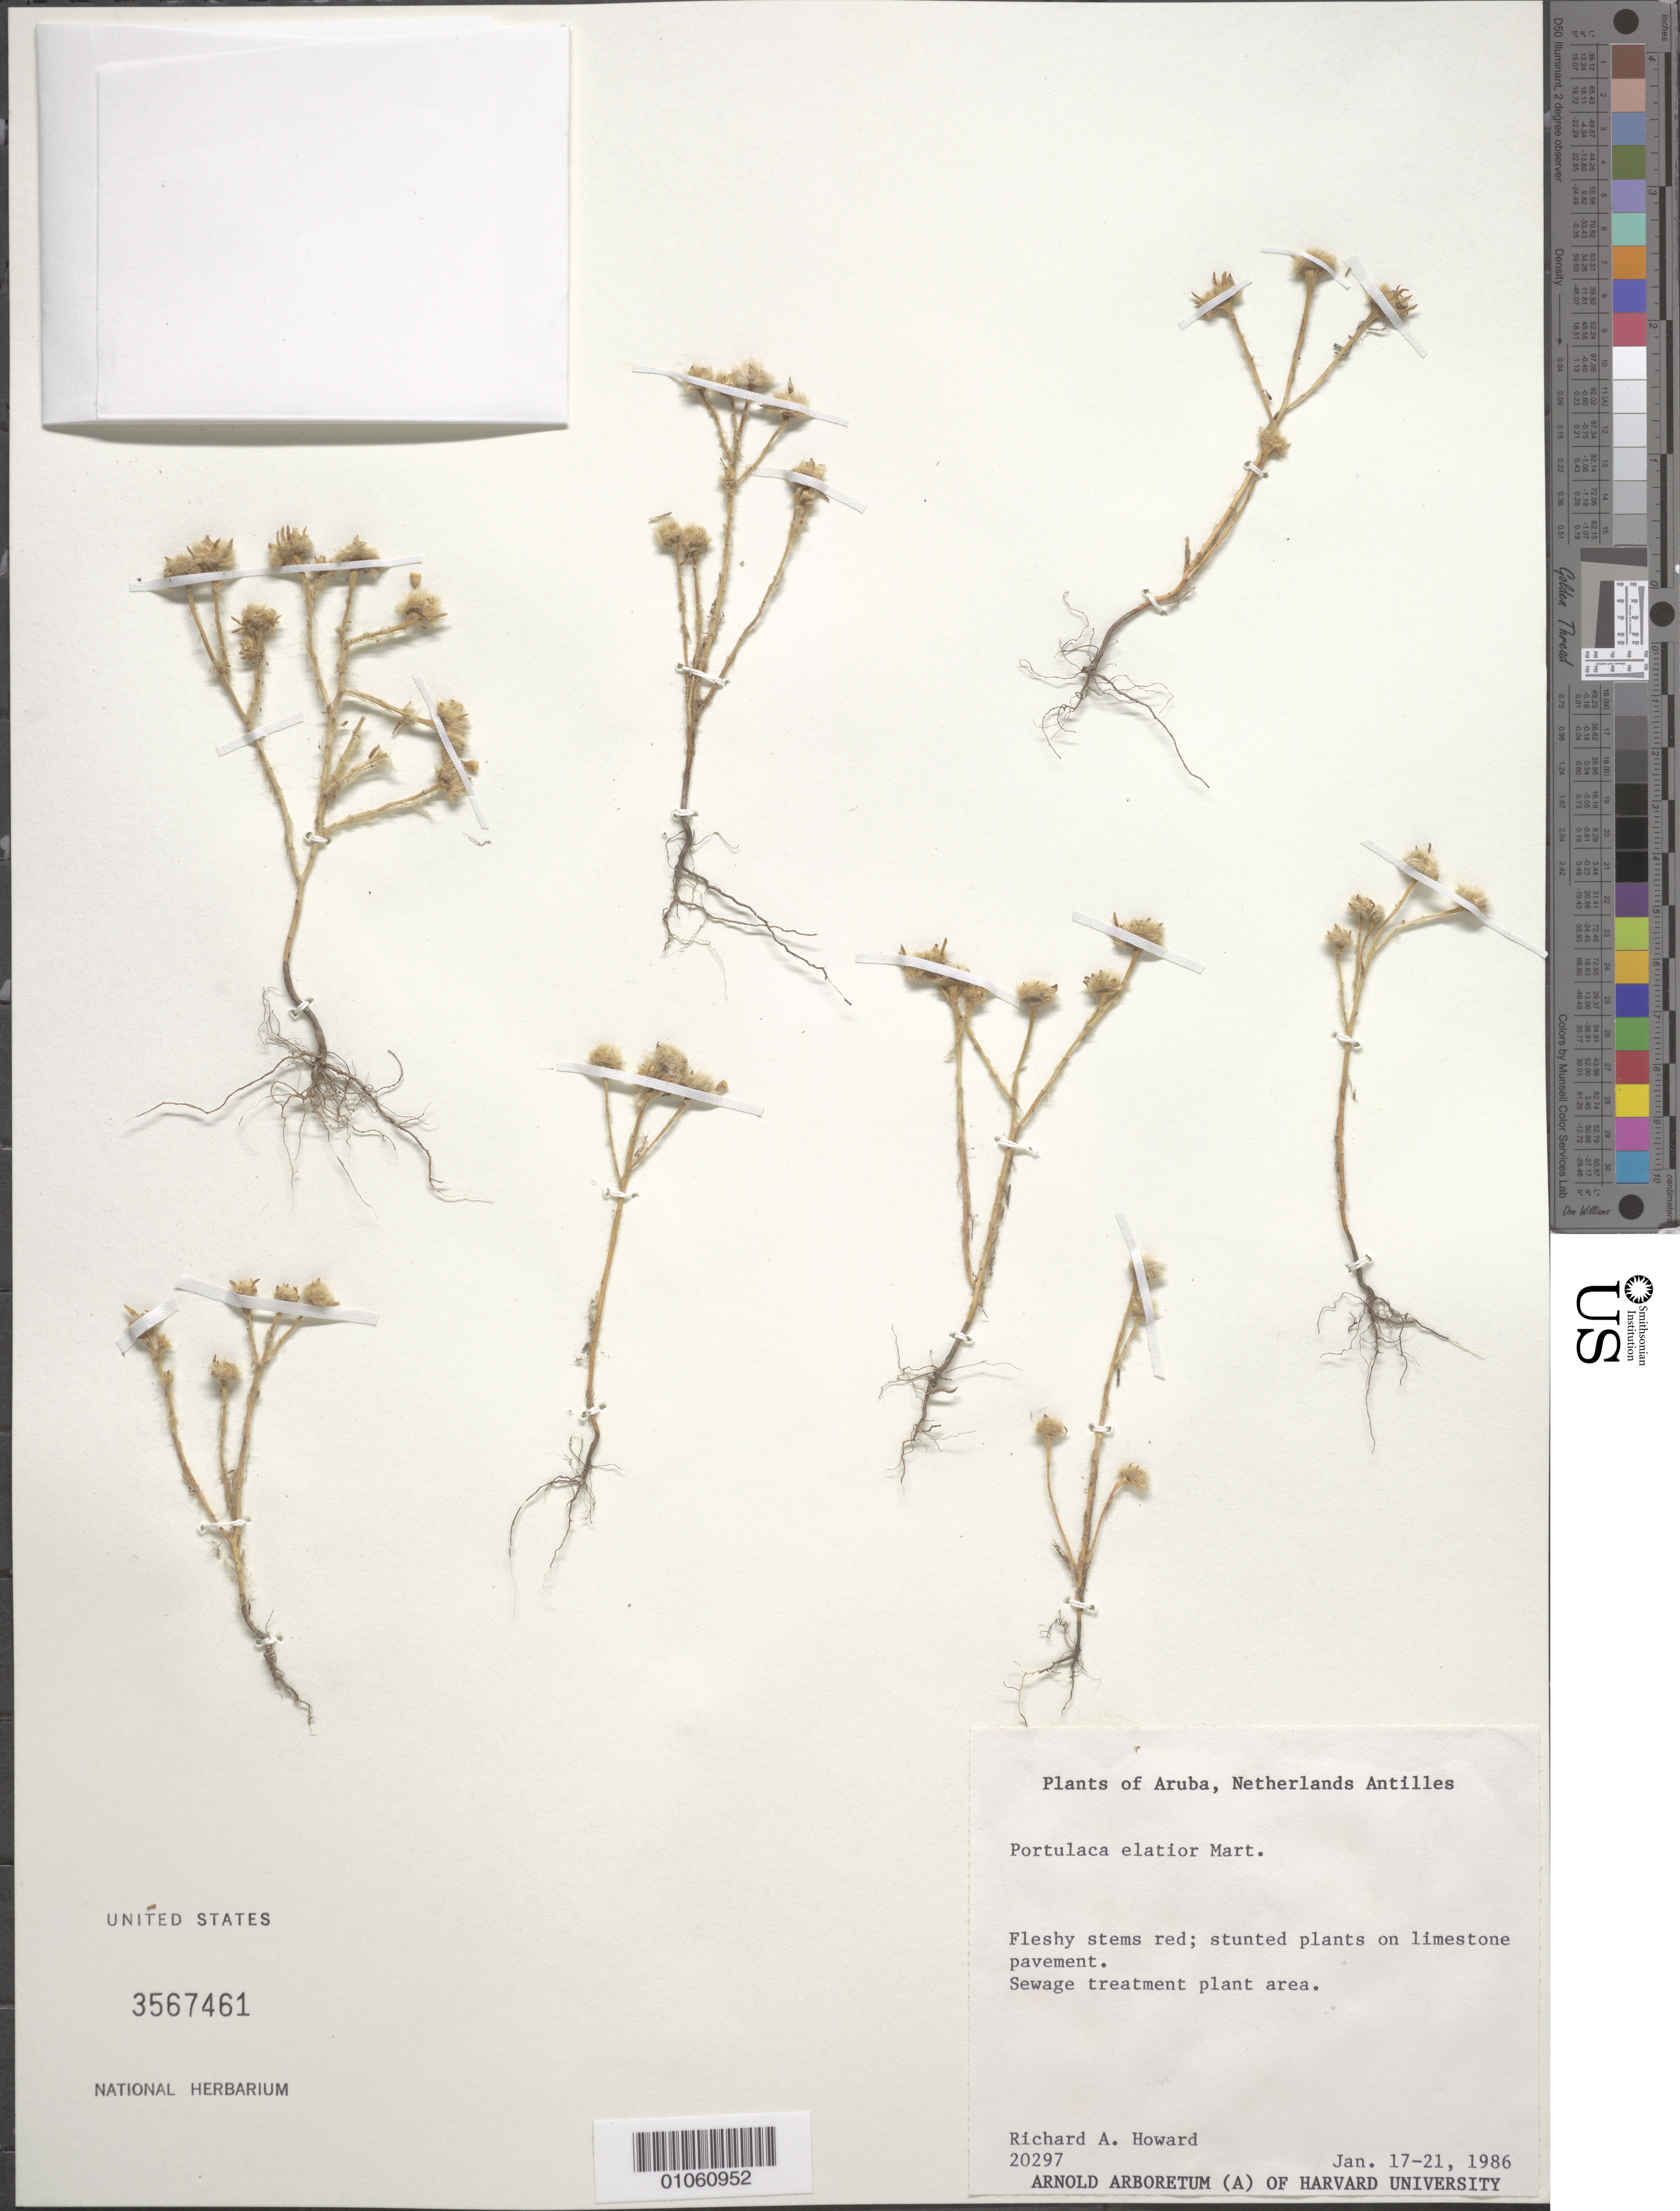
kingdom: Plantae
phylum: Tracheophyta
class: Magnoliopsida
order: Caryophyllales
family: Portulacaceae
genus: Portulaca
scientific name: Portulaca elatior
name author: Mart. ex Rohrb.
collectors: R. A. Howard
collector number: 20297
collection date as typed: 17 Jan 1986 to 21 Jan 1986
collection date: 1986-01-17/1986-01-21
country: Aruba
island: Aruba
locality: Sewage Treatment Plant area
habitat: On limestone pavement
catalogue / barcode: US 3567461